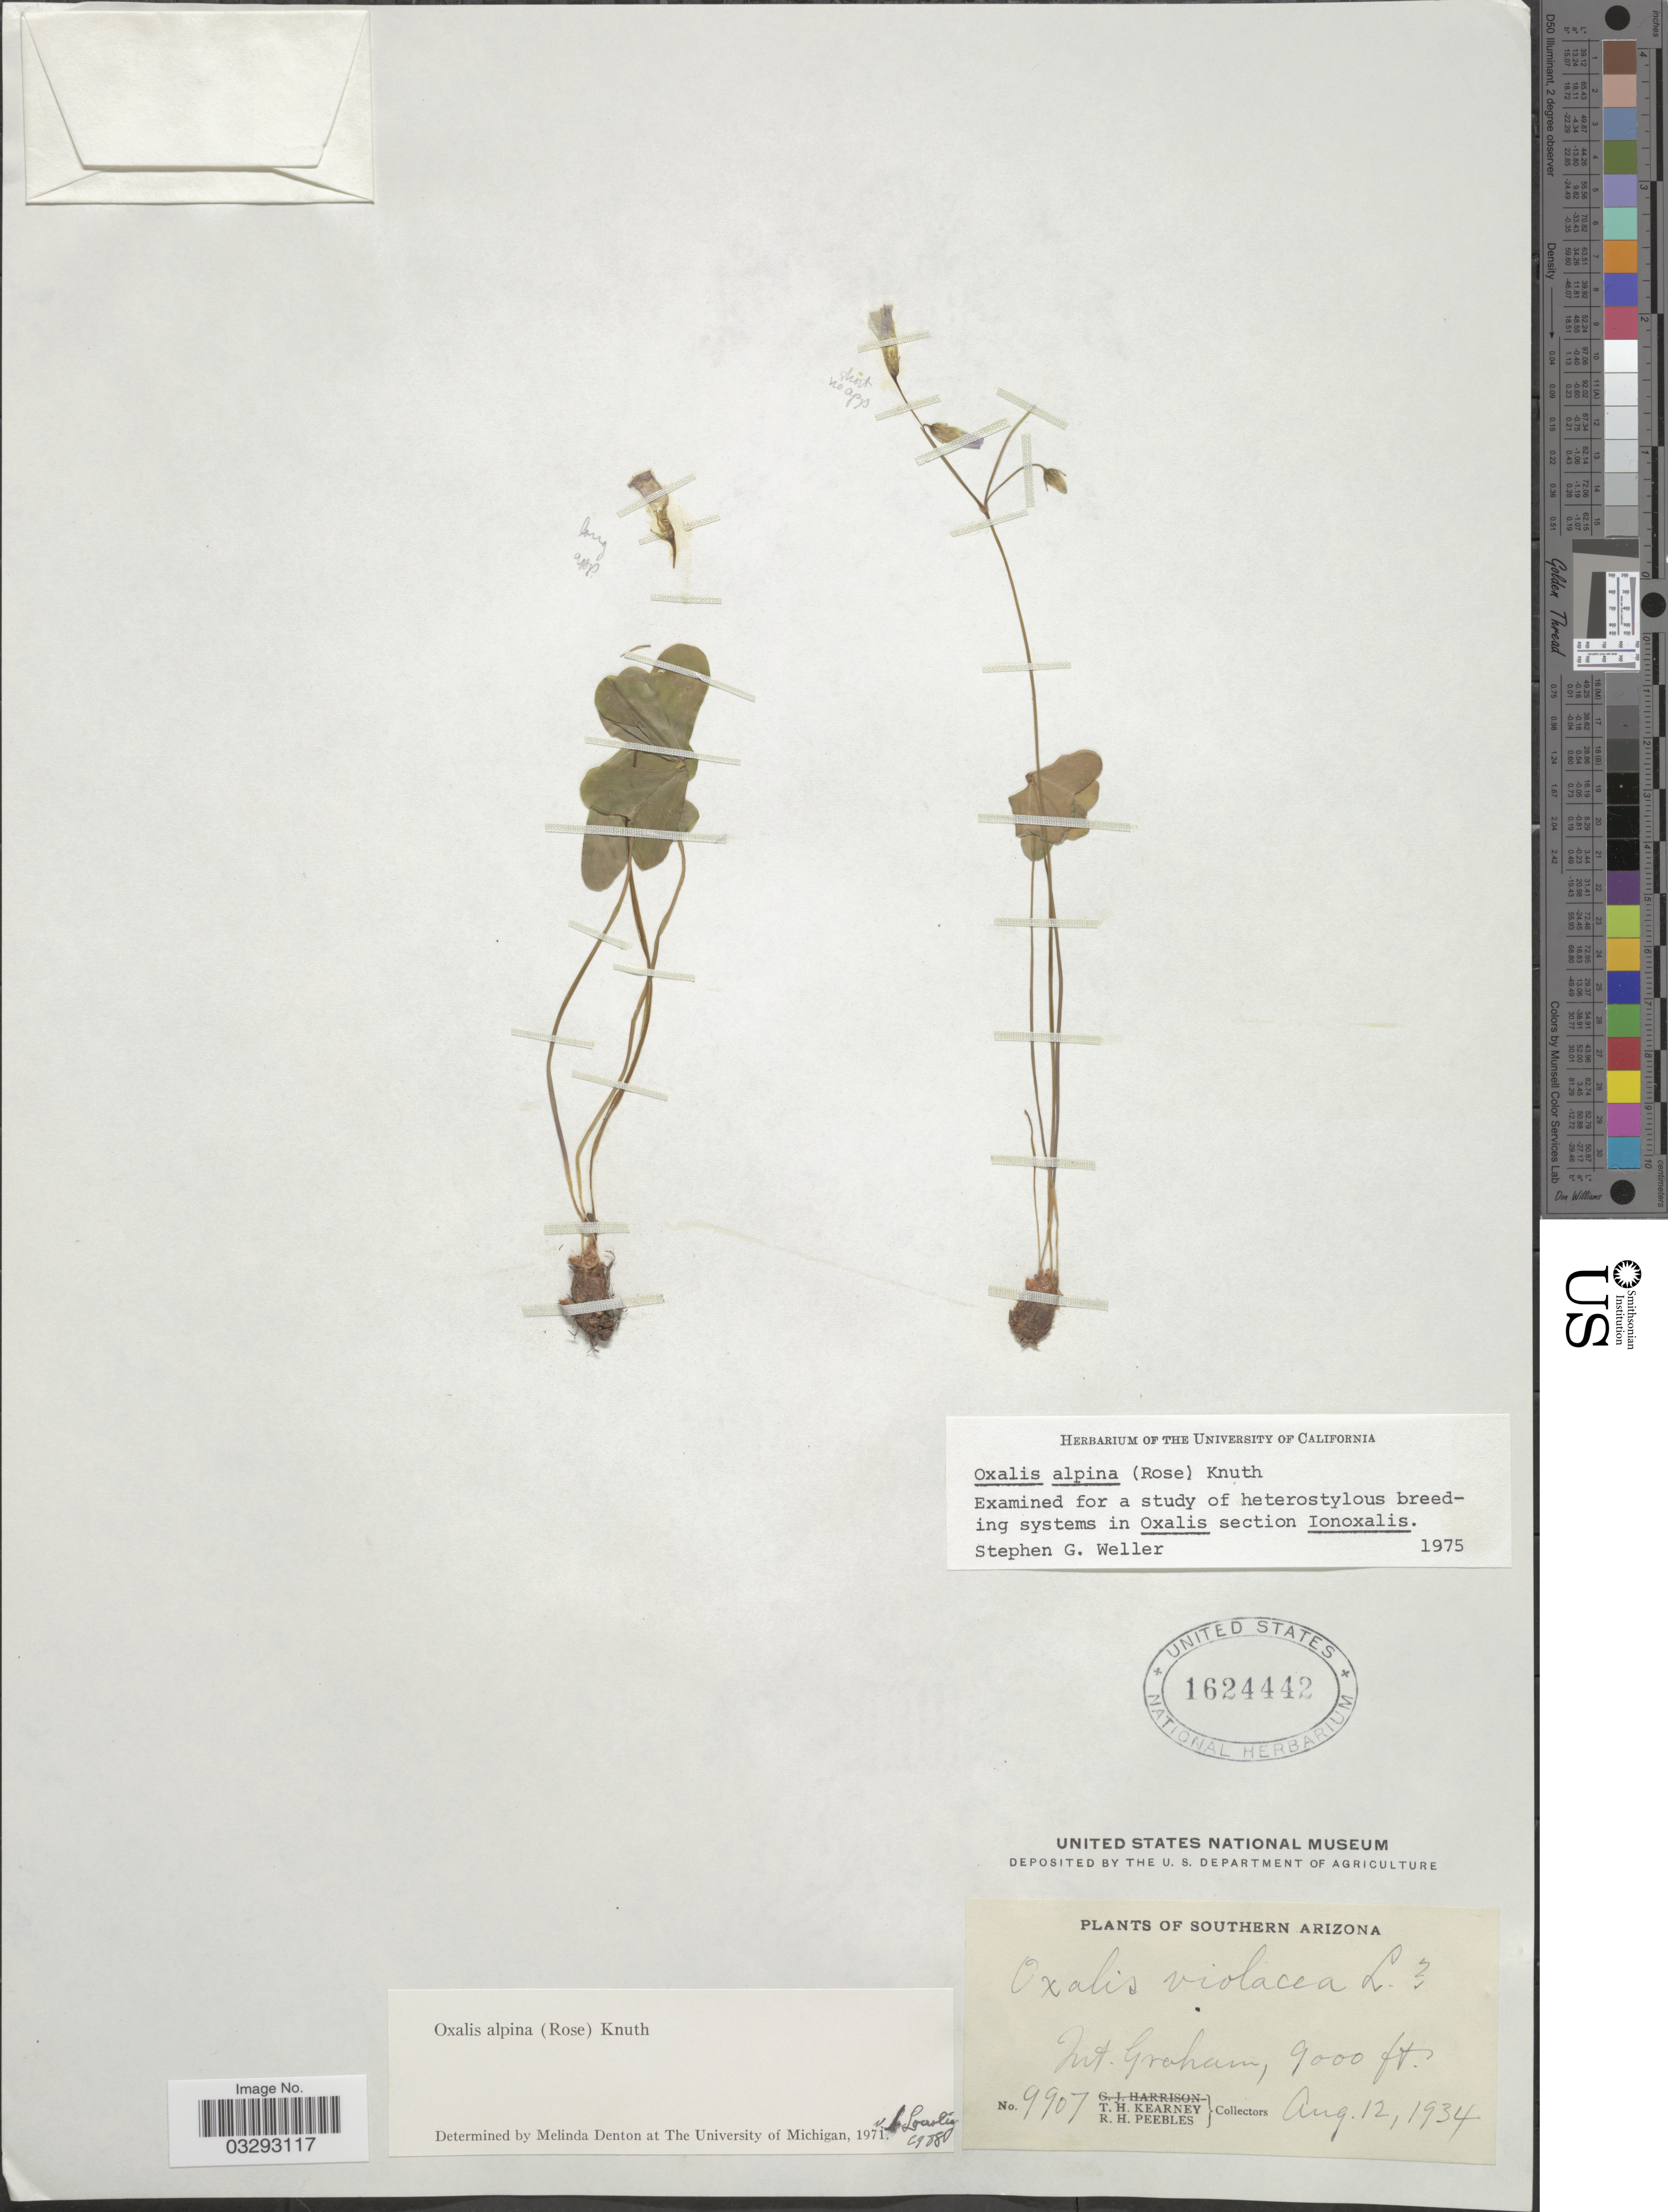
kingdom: Plantae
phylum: Tracheophyta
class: Magnoliopsida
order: Oxalidales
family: Oxalidaceae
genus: Oxalis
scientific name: Oxalis alpina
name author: (Rose) R. Knuth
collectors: T. H. Kearney & R. H. Peebles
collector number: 9907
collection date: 1934-08-12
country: United States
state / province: Arizona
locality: Southern Arizona. Mt. Graham.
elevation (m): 2743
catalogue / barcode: US 1624442